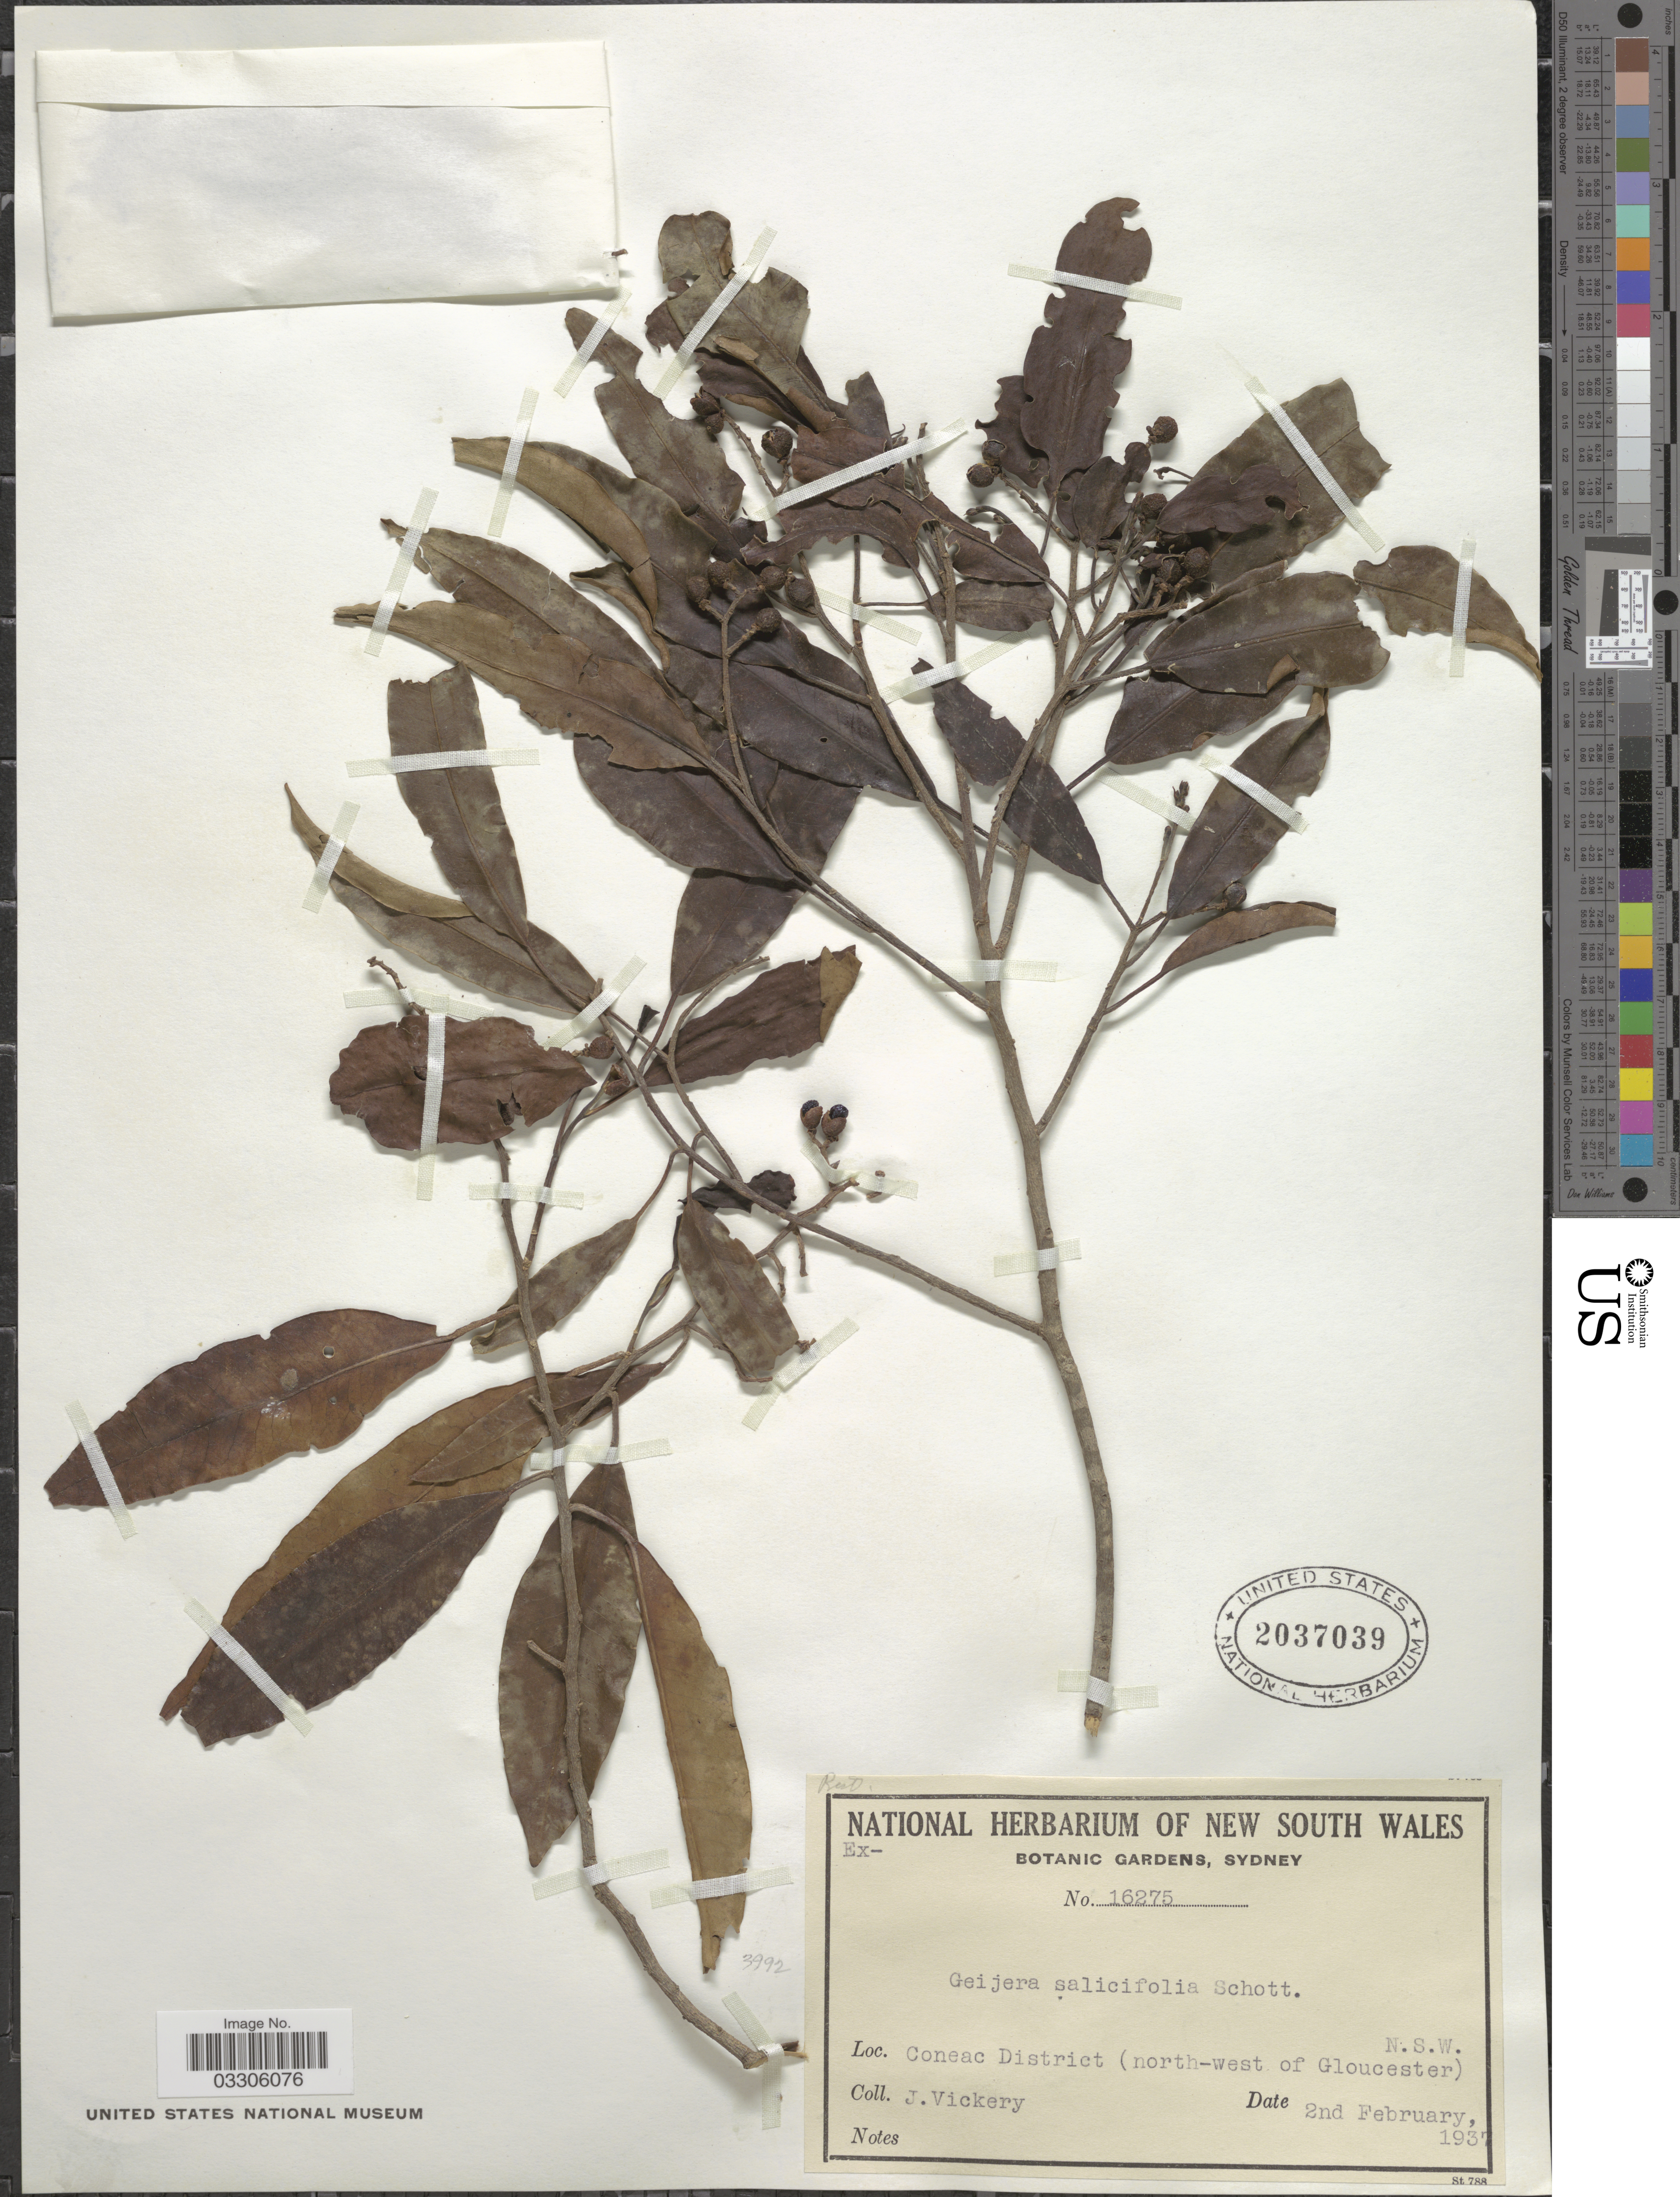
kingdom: Plantae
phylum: Tracheophyta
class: Magnoliopsida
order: Sapindales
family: Rutaceae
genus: Geijera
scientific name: Geijera salicifolia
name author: Schott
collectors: J. Vickery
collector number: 16275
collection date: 1937-02-02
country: Australia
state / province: New South Wales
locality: Coneac District (north-west of Gloucester) N. S. W.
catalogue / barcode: US 2037039